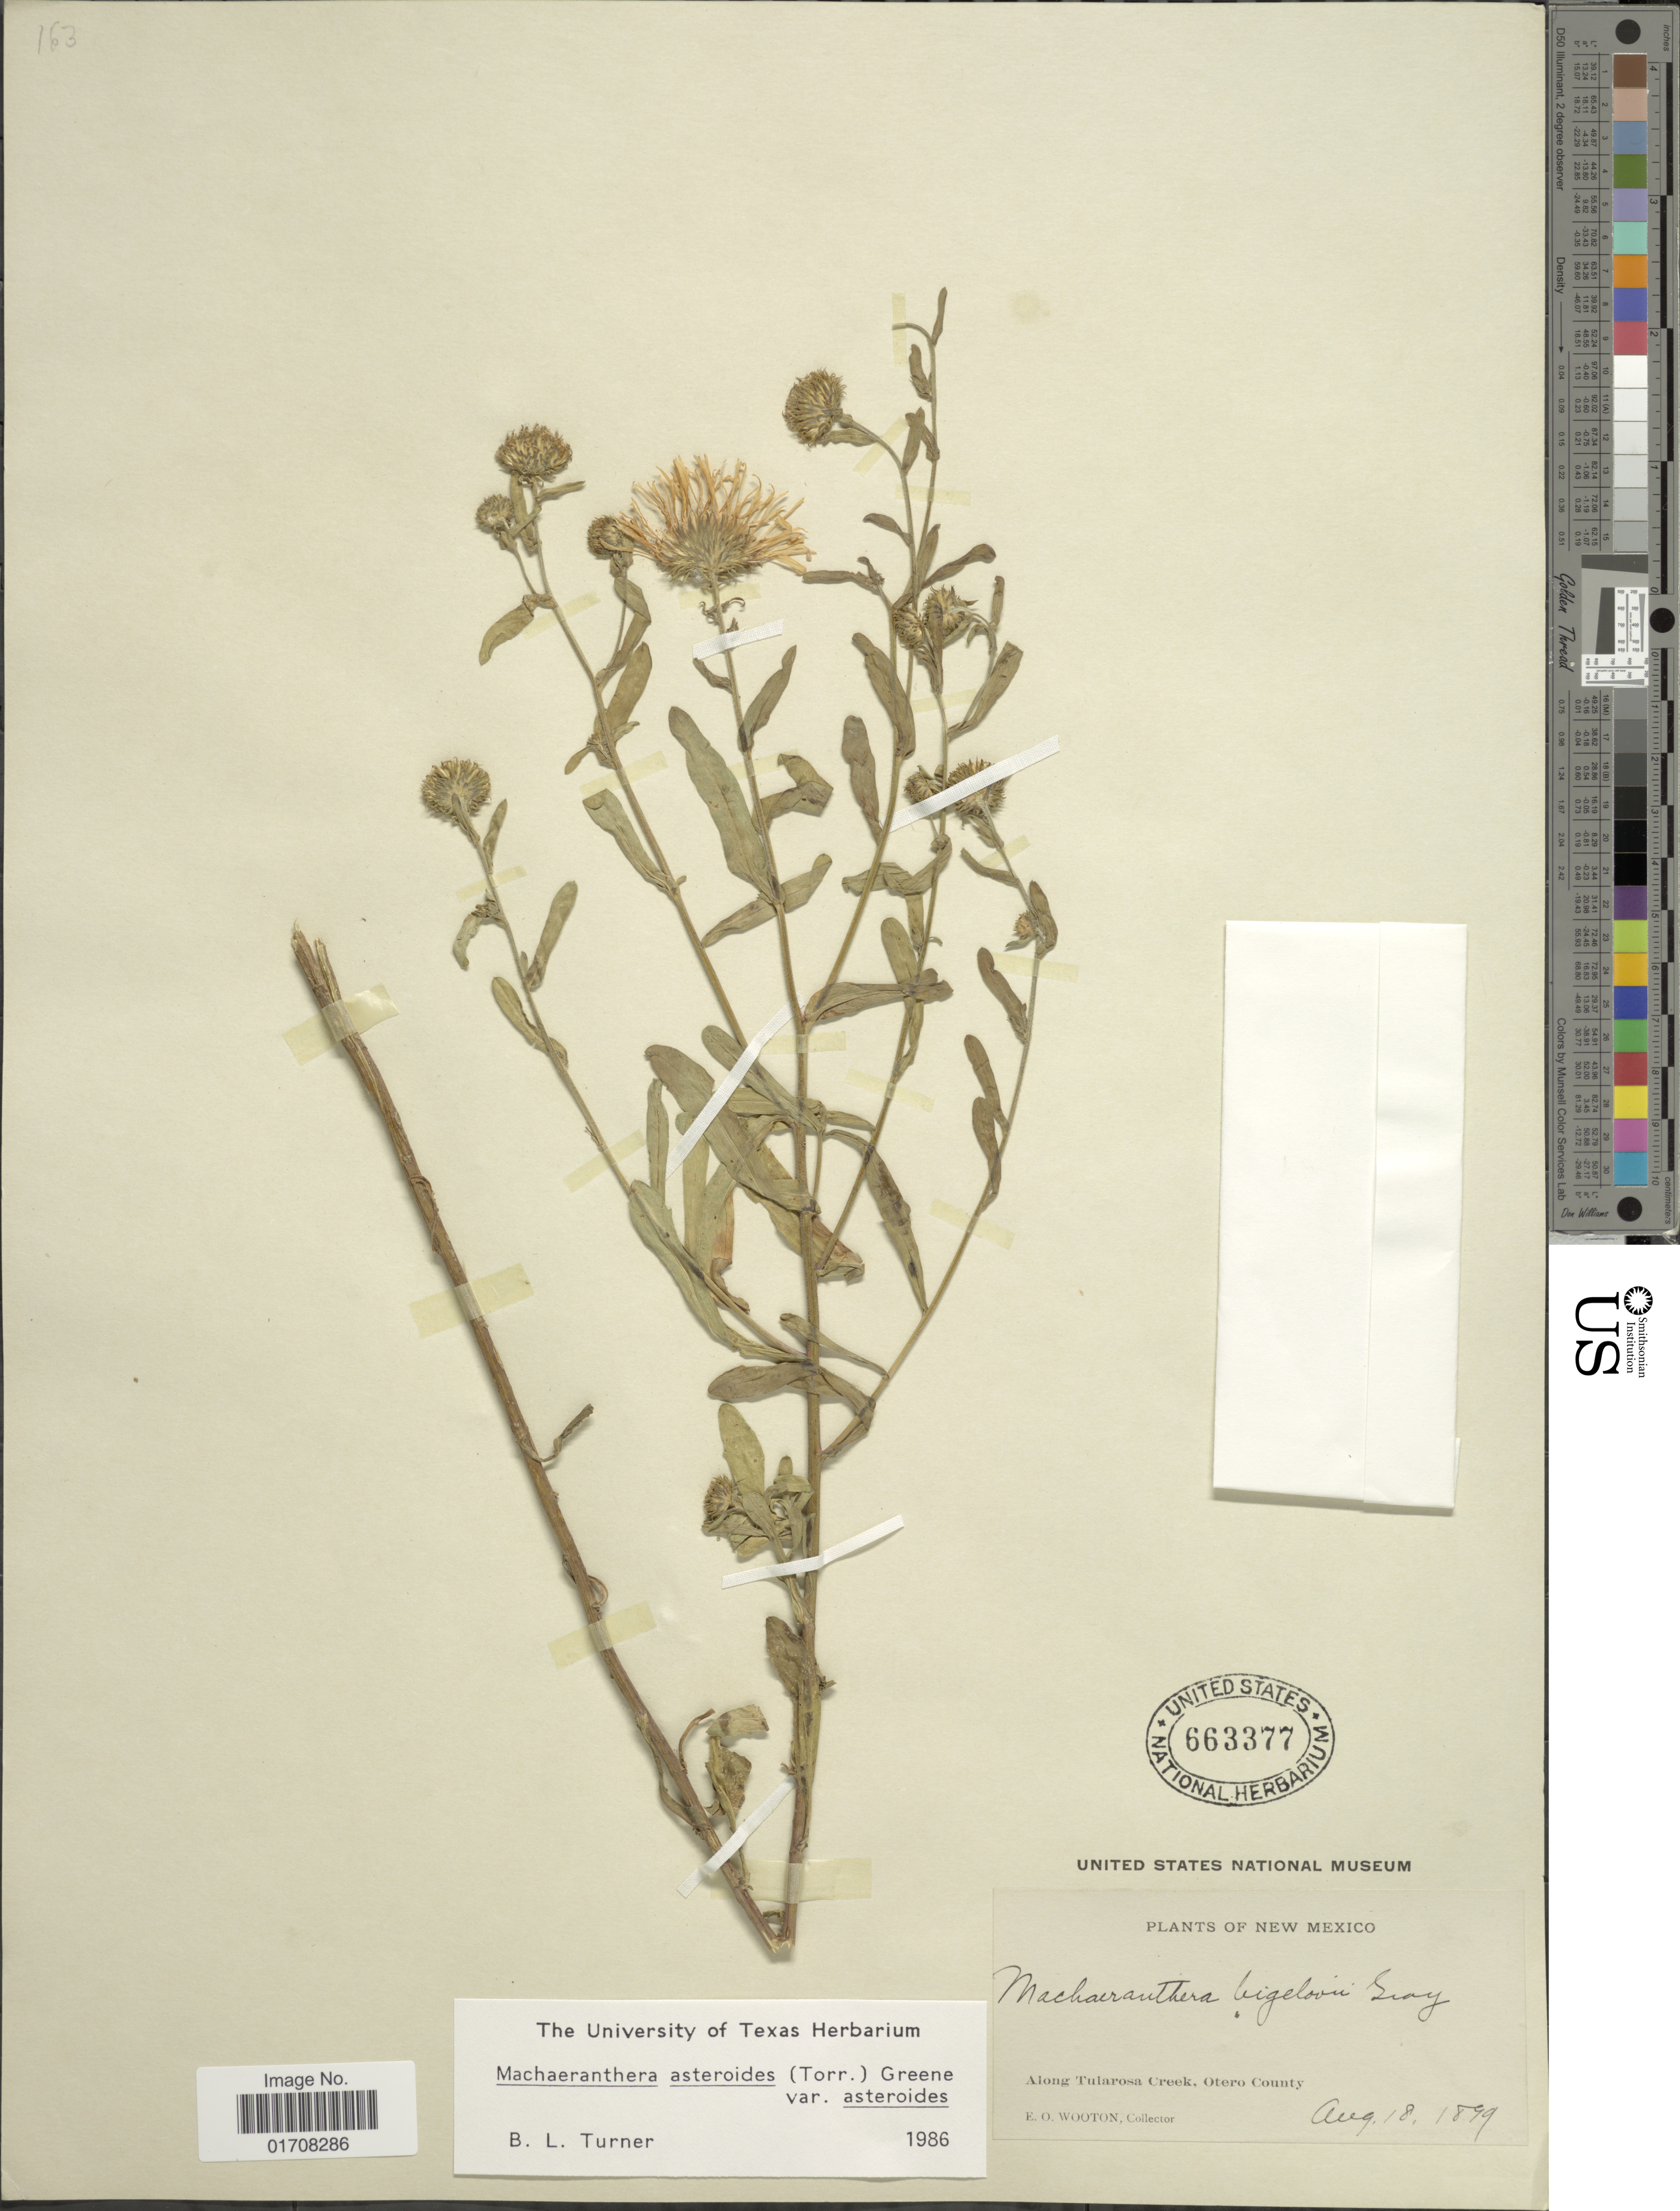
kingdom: Plantae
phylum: Tracheophyta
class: Magnoliopsida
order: Asterales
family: Asteraceae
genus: Machaeranthera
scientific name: Machaeranthera asteroides var. asteroides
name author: (Torr.) Greene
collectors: E. O. Wooton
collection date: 1899-08-18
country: United States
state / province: New Mexico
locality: Along Tularosa Creek, Otero County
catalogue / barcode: US 663377